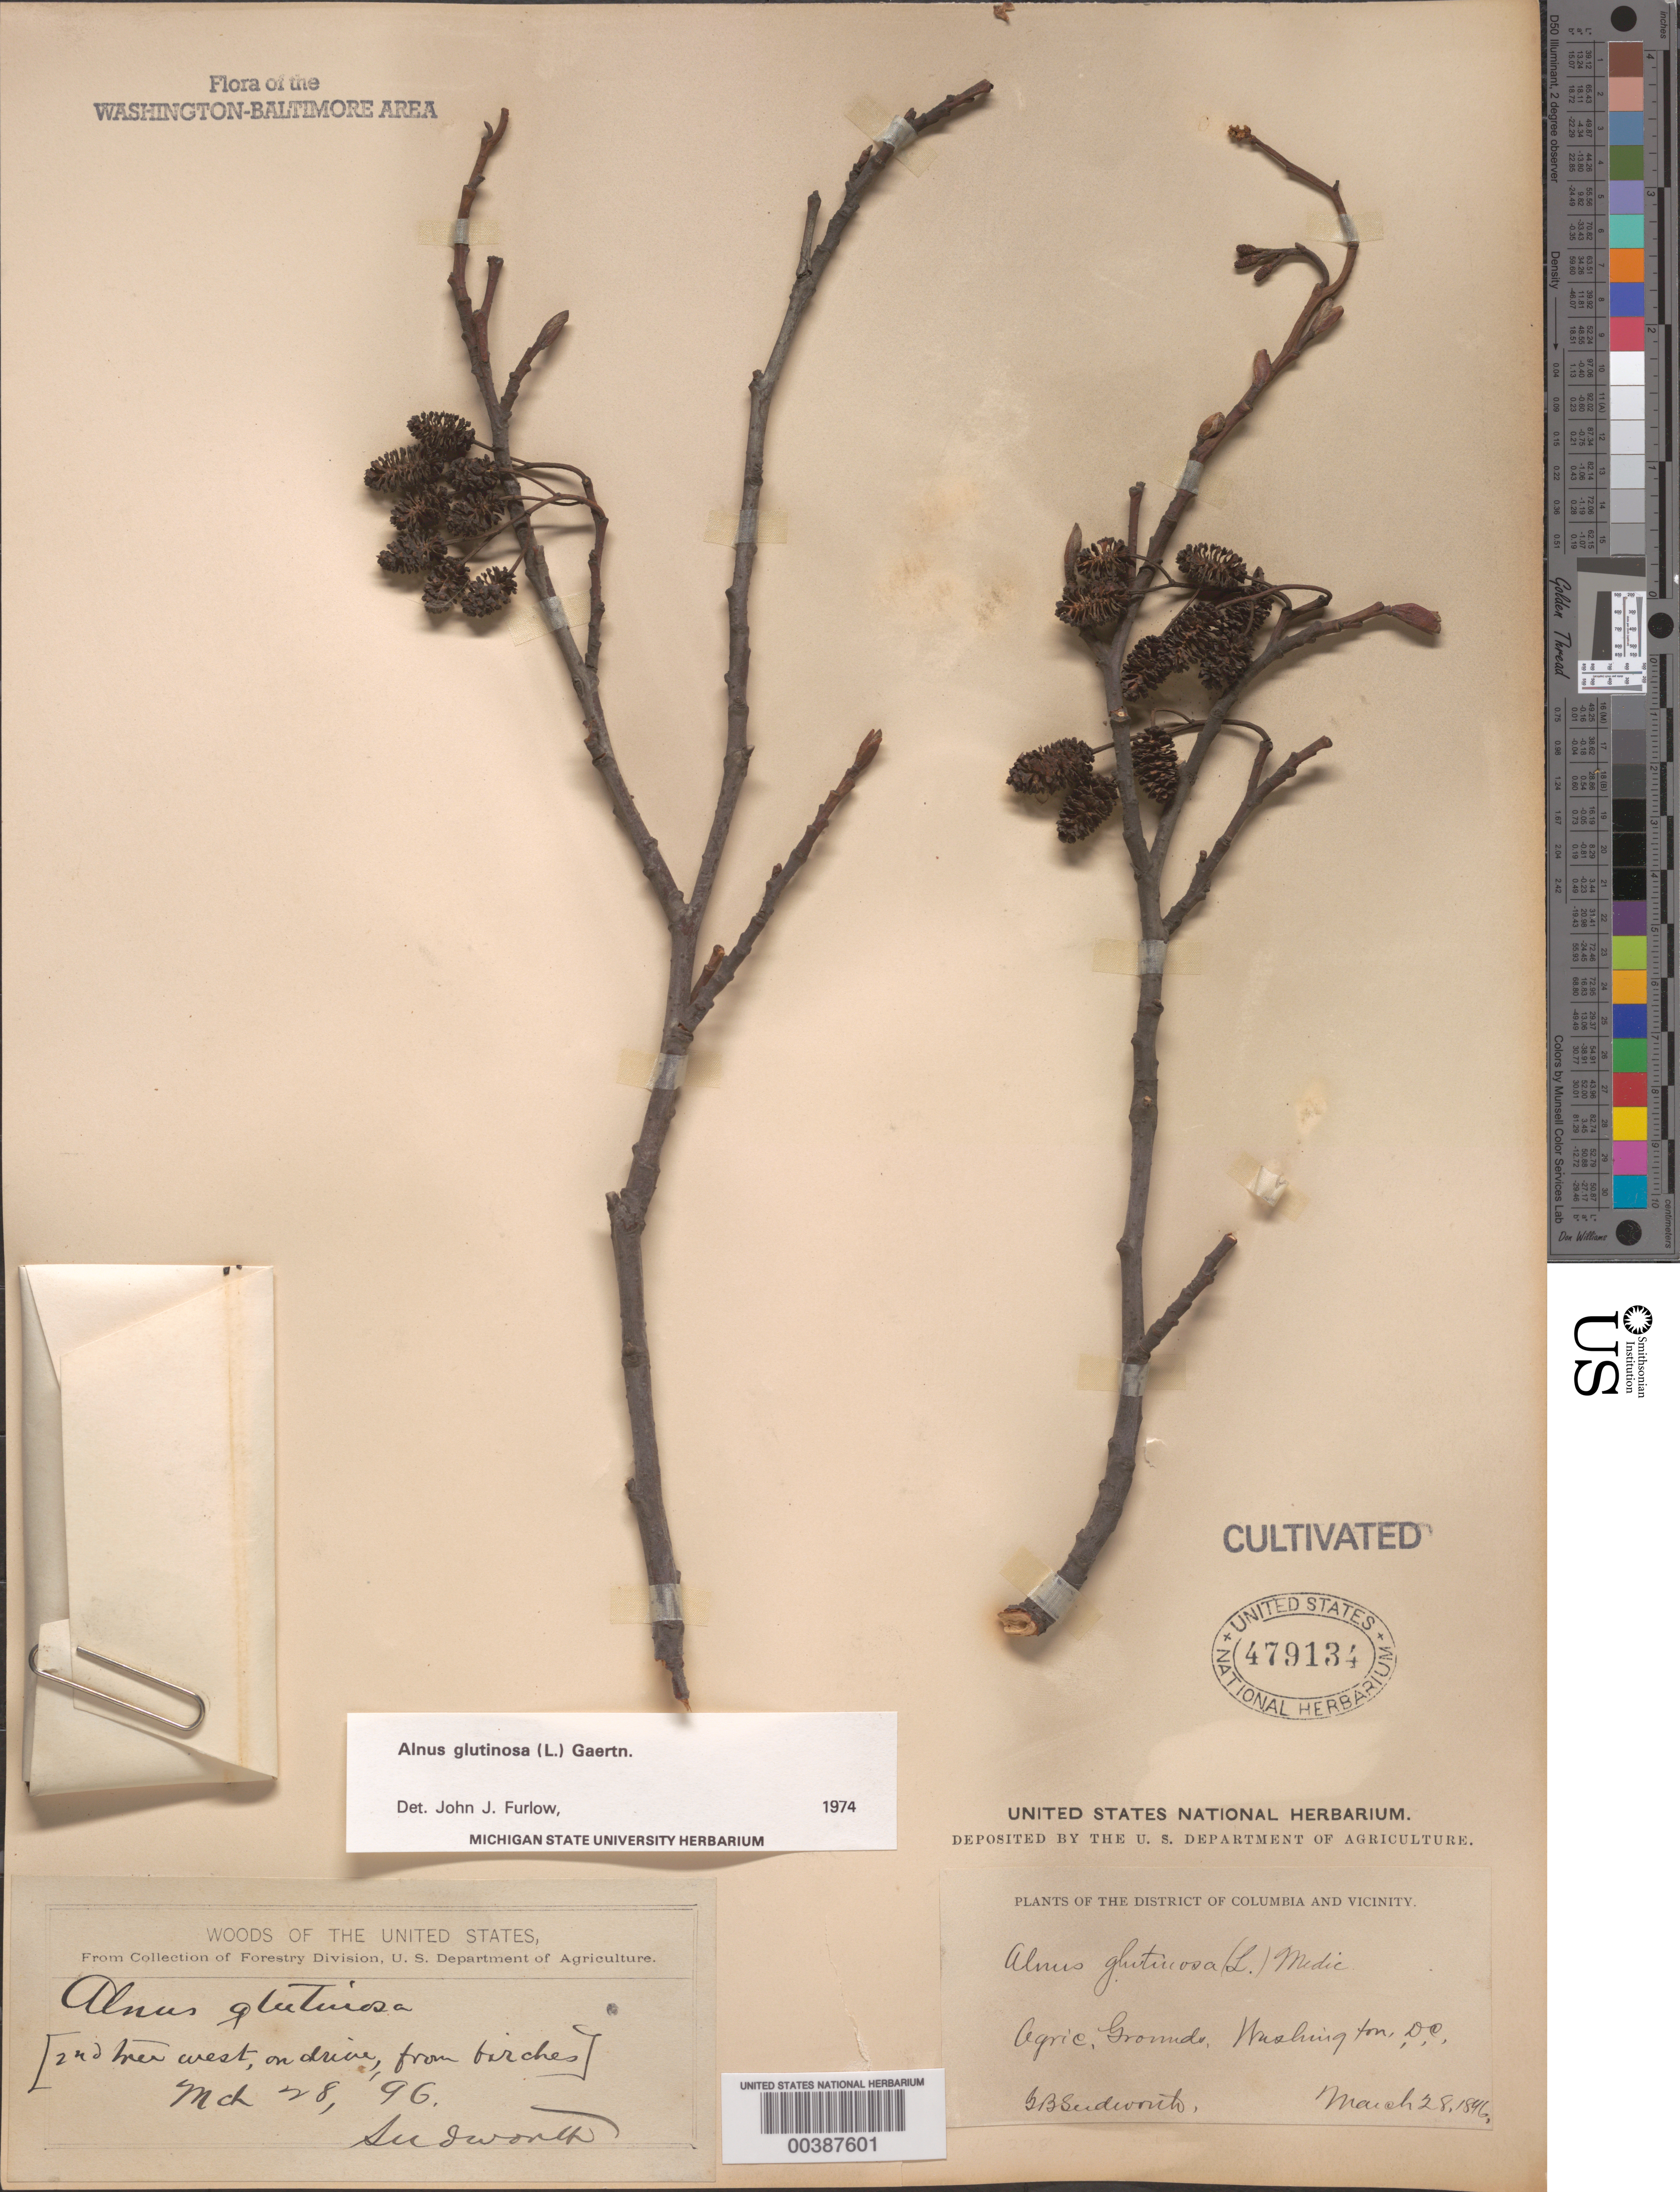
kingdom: Plantae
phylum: Tracheophyta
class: Magnoliopsida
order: Fagales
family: Betulaceae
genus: Alnus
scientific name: Alnus glutinosa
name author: (L.) Gaertn.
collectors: G. B. Sudworth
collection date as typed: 28 Mar 1896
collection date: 1896-03-28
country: United States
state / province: District of Columbia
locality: Agriculture grounds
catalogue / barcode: US 479134